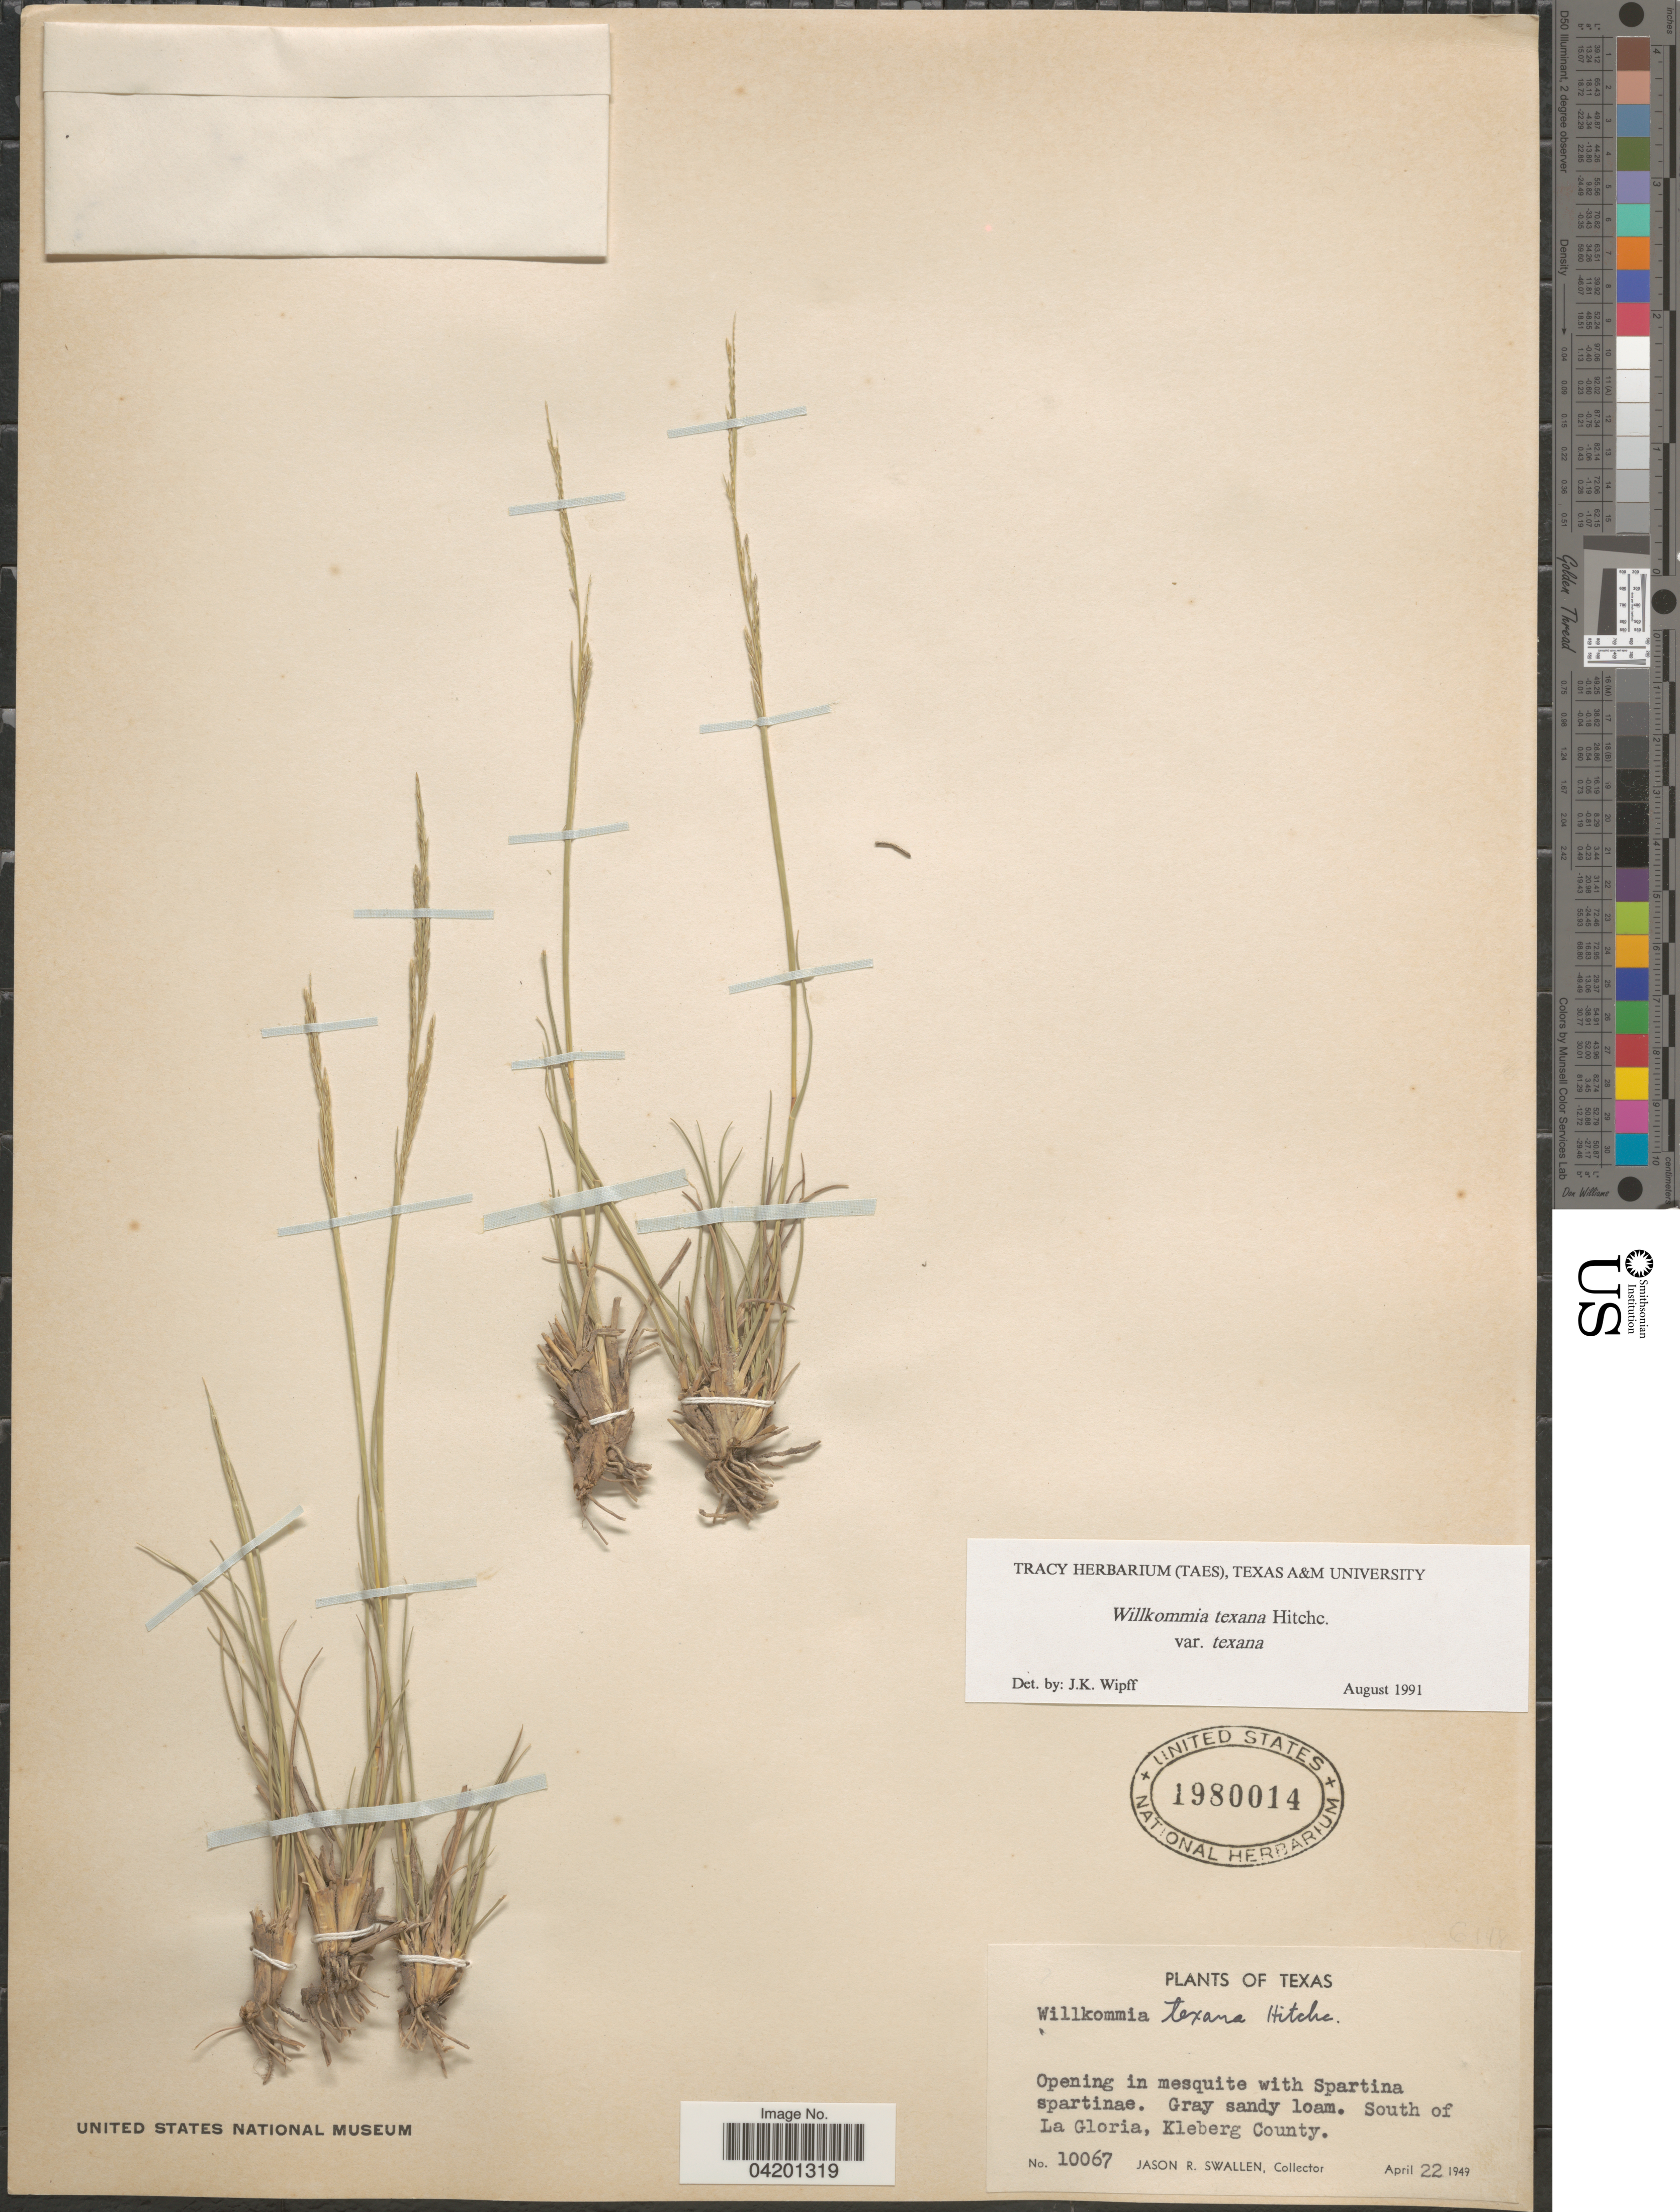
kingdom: Plantae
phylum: Tracheophyta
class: Liliopsida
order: Poales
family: Poaceae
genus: Willkommia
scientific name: Willkommia texana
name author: Hitchc.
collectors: J. R. Swallen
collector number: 10067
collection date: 1949-04-22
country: United States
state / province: Texas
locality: South of La Gloria, Kleberg County.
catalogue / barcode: US 1980014